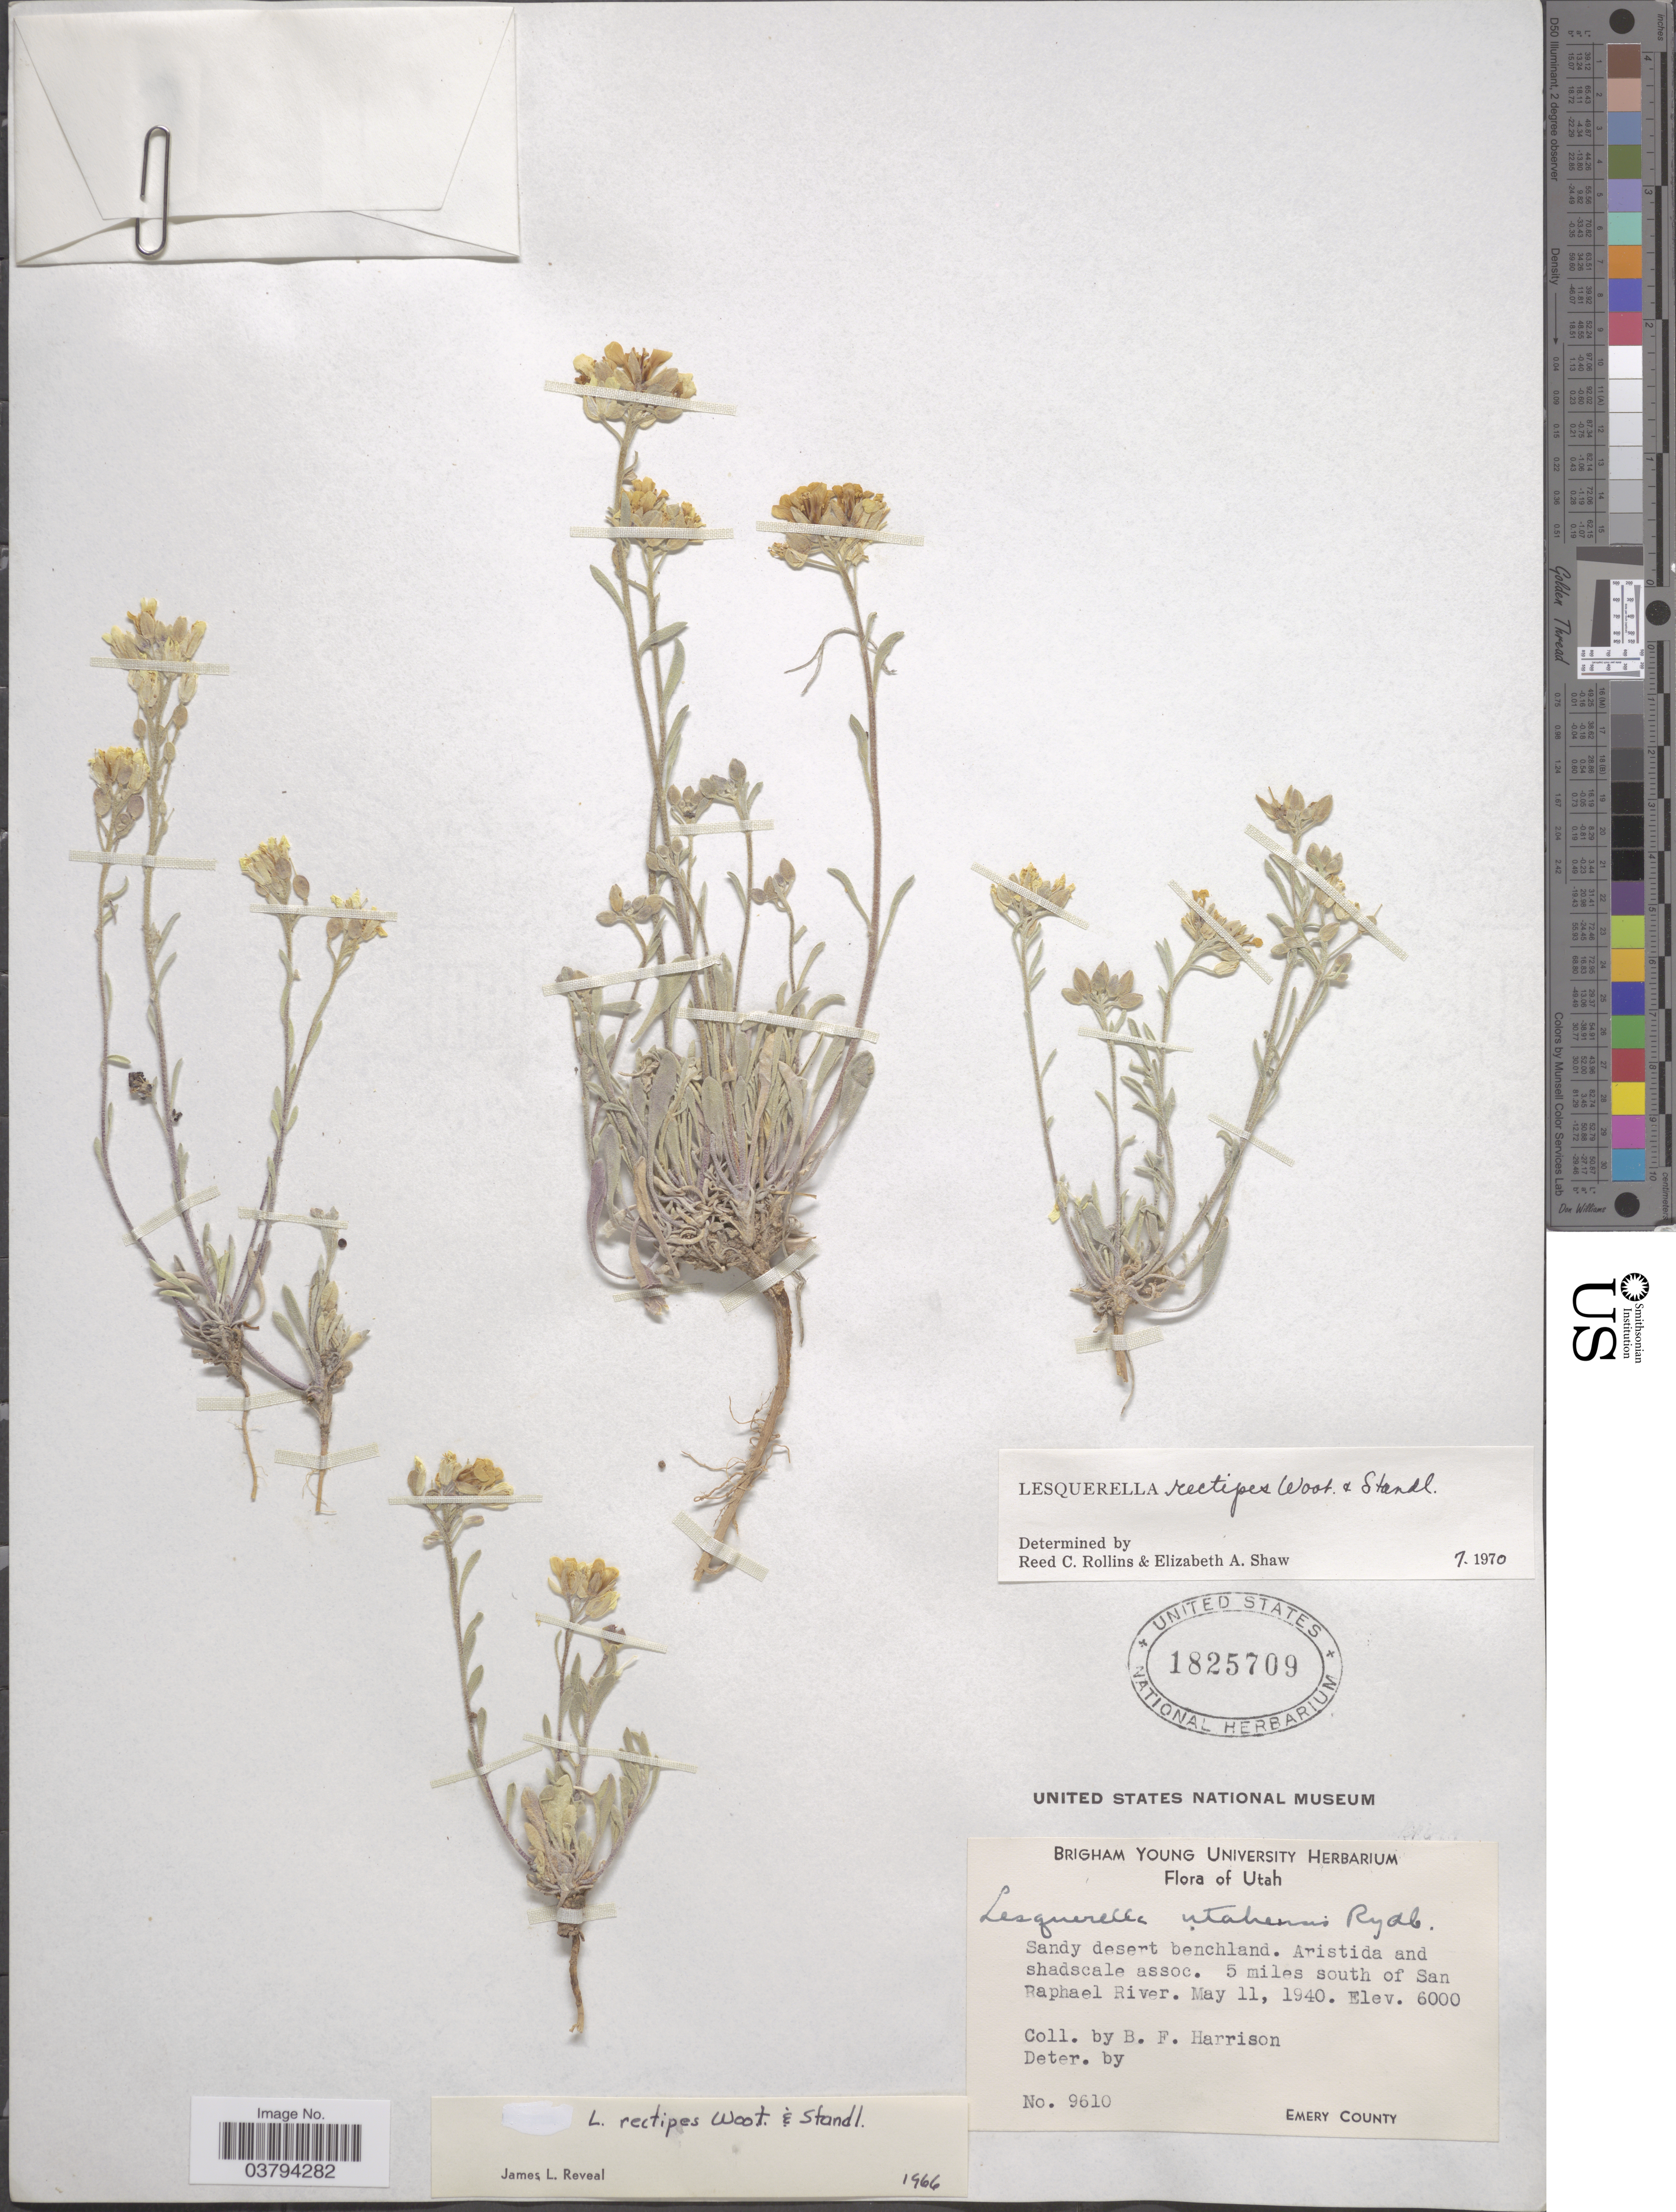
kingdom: Plantae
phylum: Tracheophyta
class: Magnoliopsida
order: Brassicales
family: Brassicaceae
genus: Lesquerella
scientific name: Lesquerella rectipes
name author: Wooton & Standl.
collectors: B. F. Harrison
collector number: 9610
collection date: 1940-05-11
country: United States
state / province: Utah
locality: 5 miles south of San Raphael River. Emery County.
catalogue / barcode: US 1825709